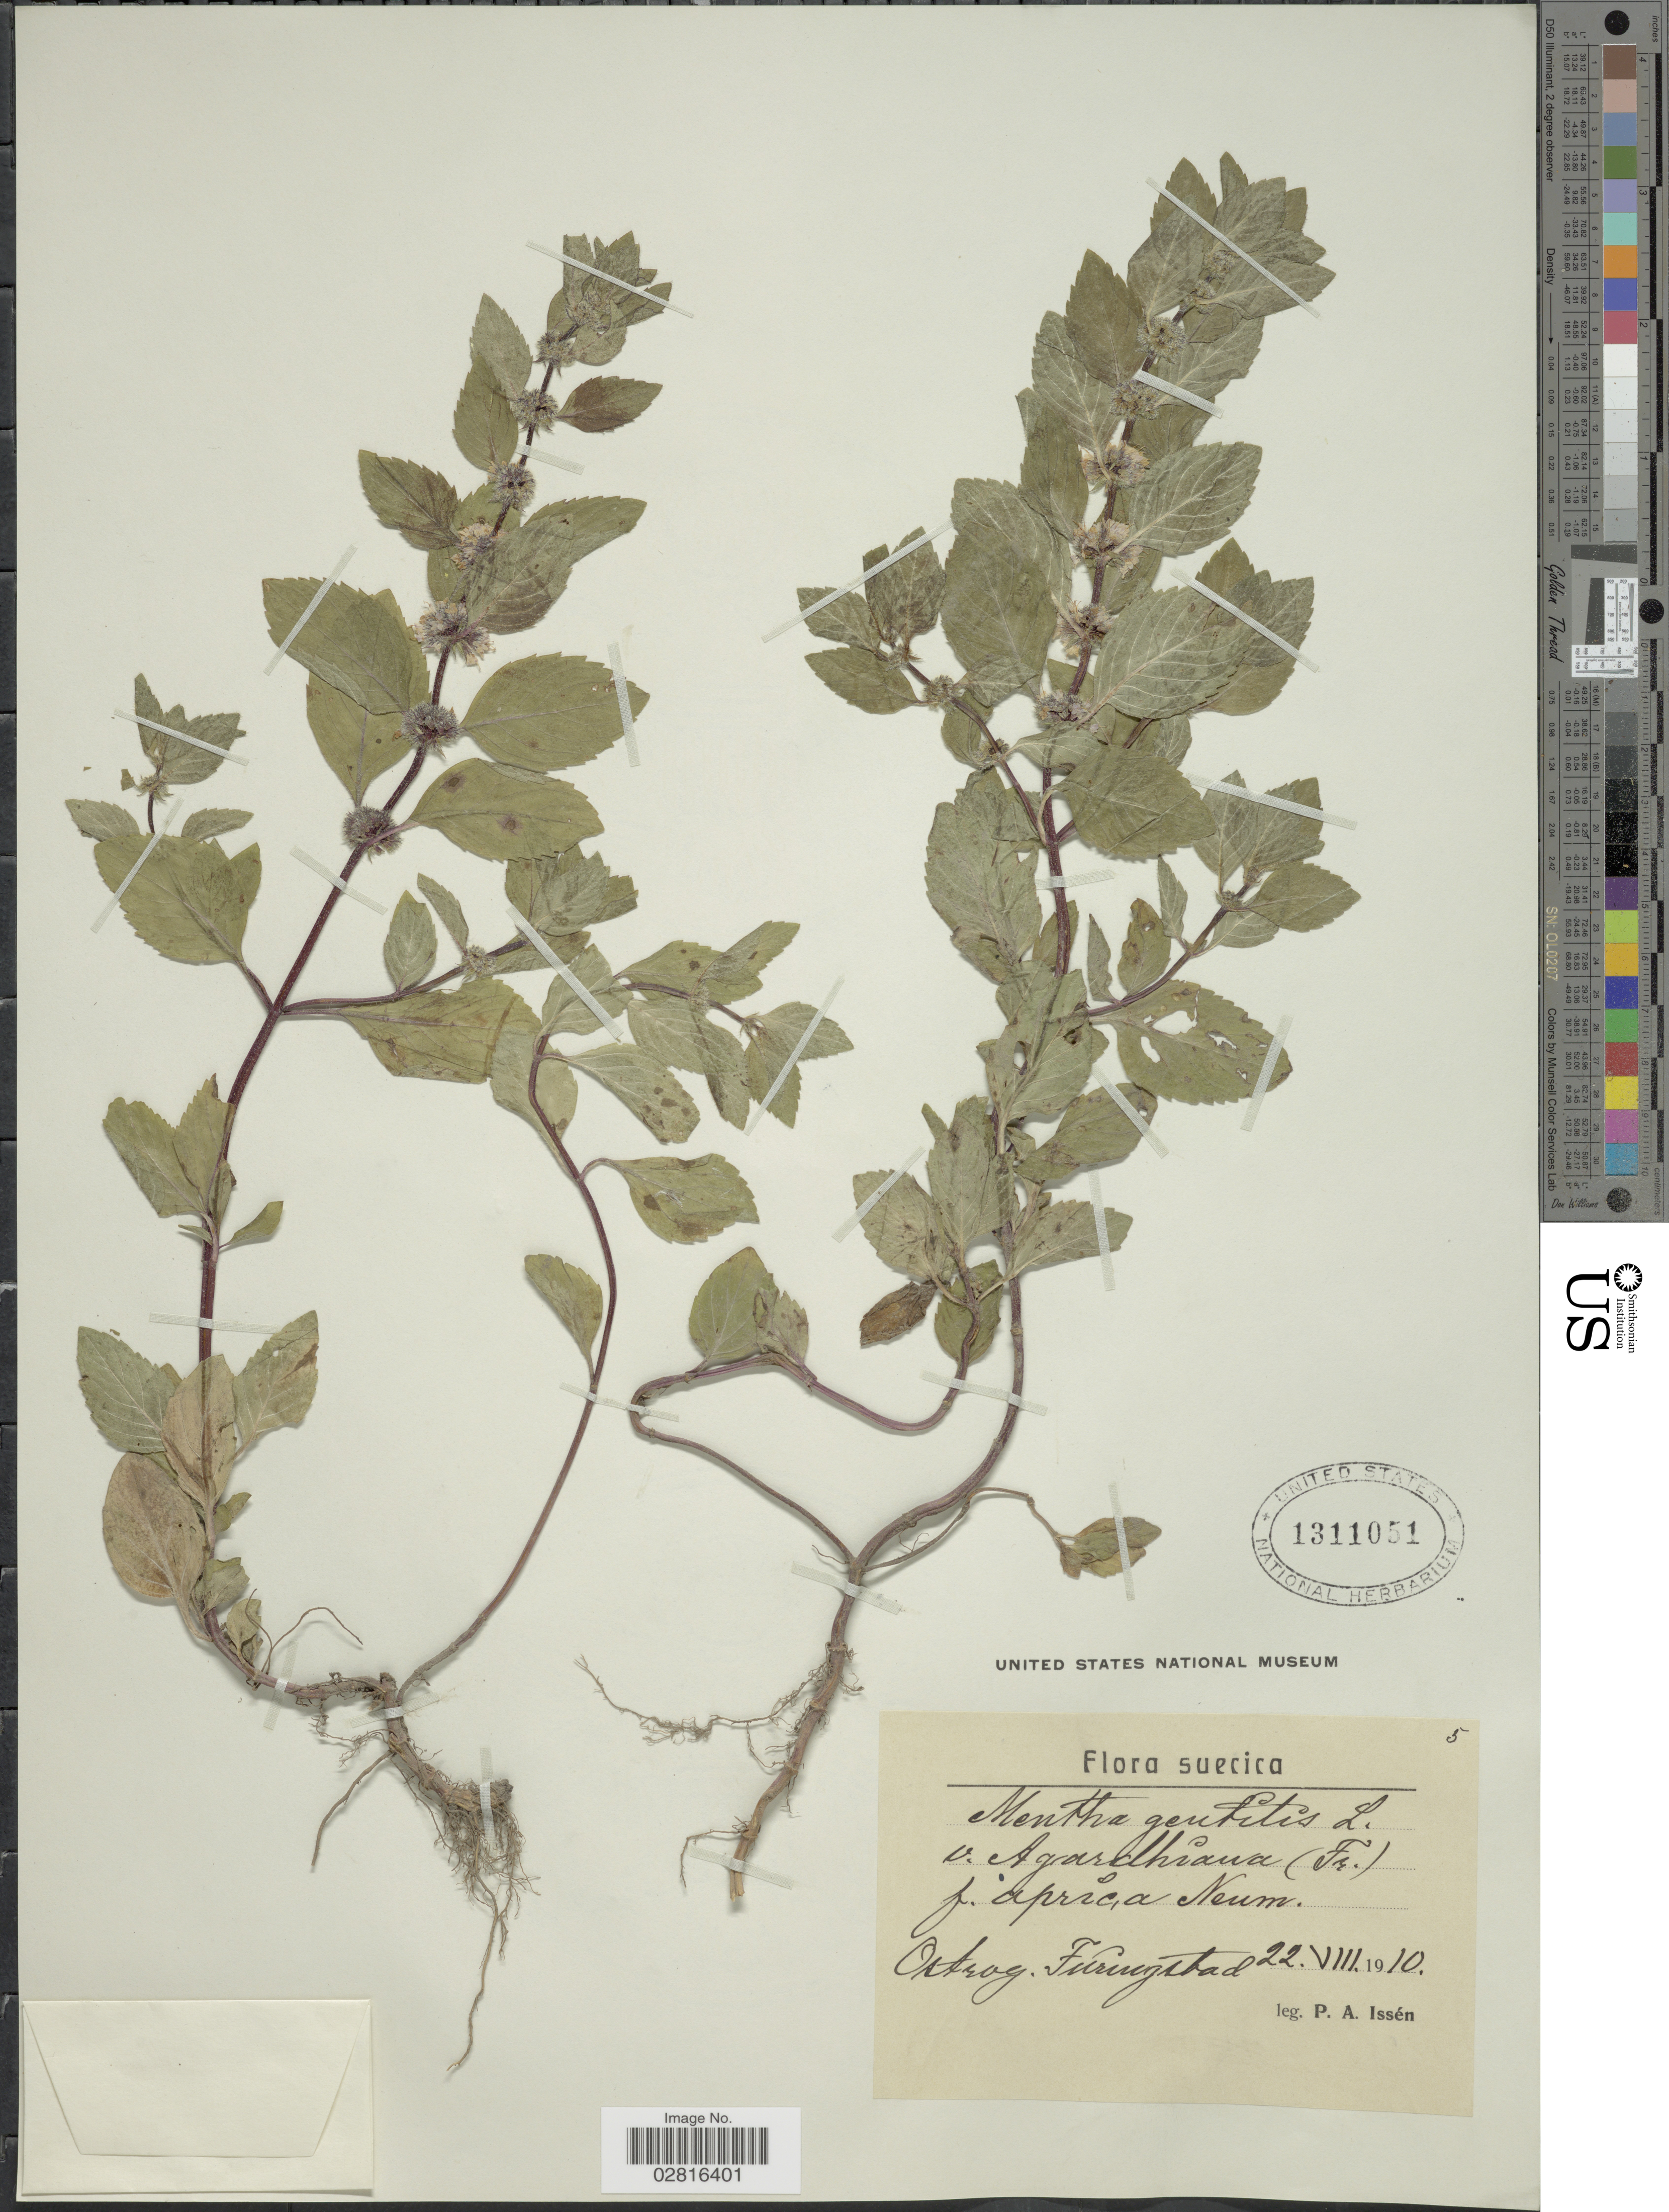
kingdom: Plantae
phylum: Tracheophyta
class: Magnoliopsida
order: Lamiales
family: Lamiaceae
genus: Mentha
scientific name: Mentha x gentilis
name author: L.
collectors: P. Issen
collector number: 5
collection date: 1910-08-22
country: Sweden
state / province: Östergötland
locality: Ostrog. Furingstad.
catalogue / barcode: US 1311051